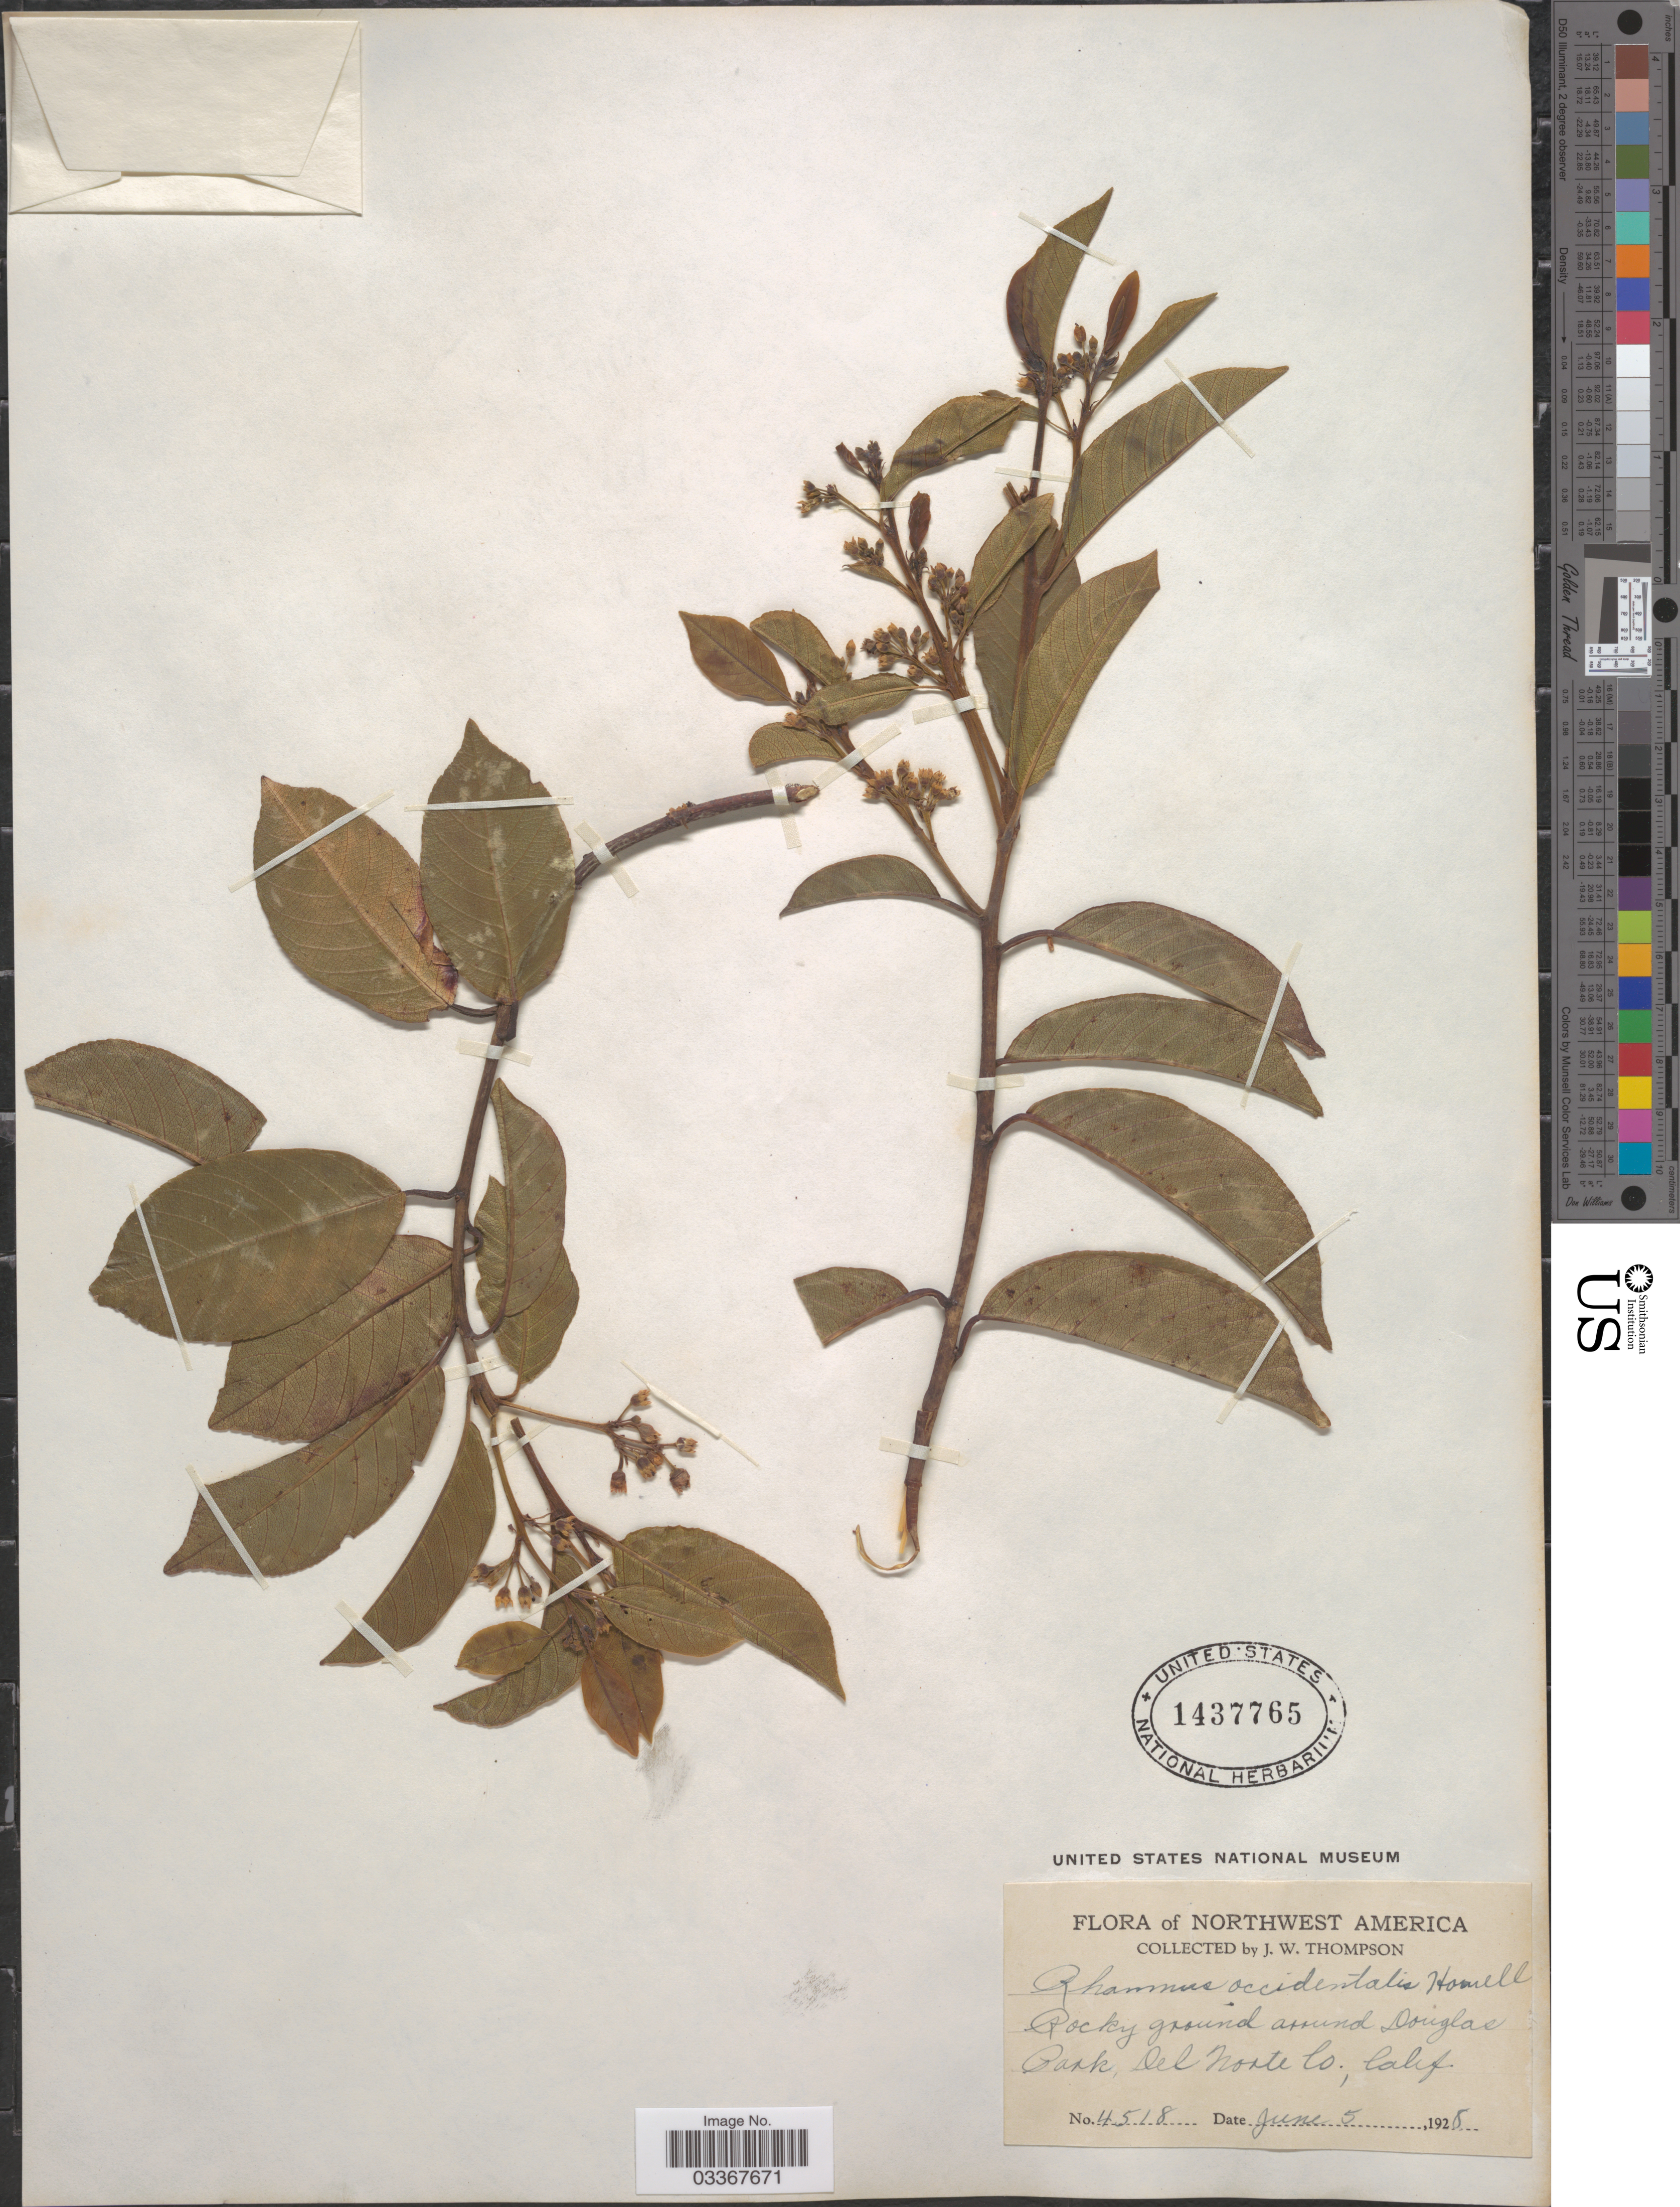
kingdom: Plantae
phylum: Tracheophyta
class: Magnoliopsida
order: Rosales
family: Rhamnaceae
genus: Frangula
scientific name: Frangula californica subsp. occidentalis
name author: (Howell) Kartesz & Gandhi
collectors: J. Thompson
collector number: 4518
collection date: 1928-06-05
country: United States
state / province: California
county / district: Del Norte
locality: Northwest America, Rocky ground around Douglas Park, Del Norte Co.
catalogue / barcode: US 1437765